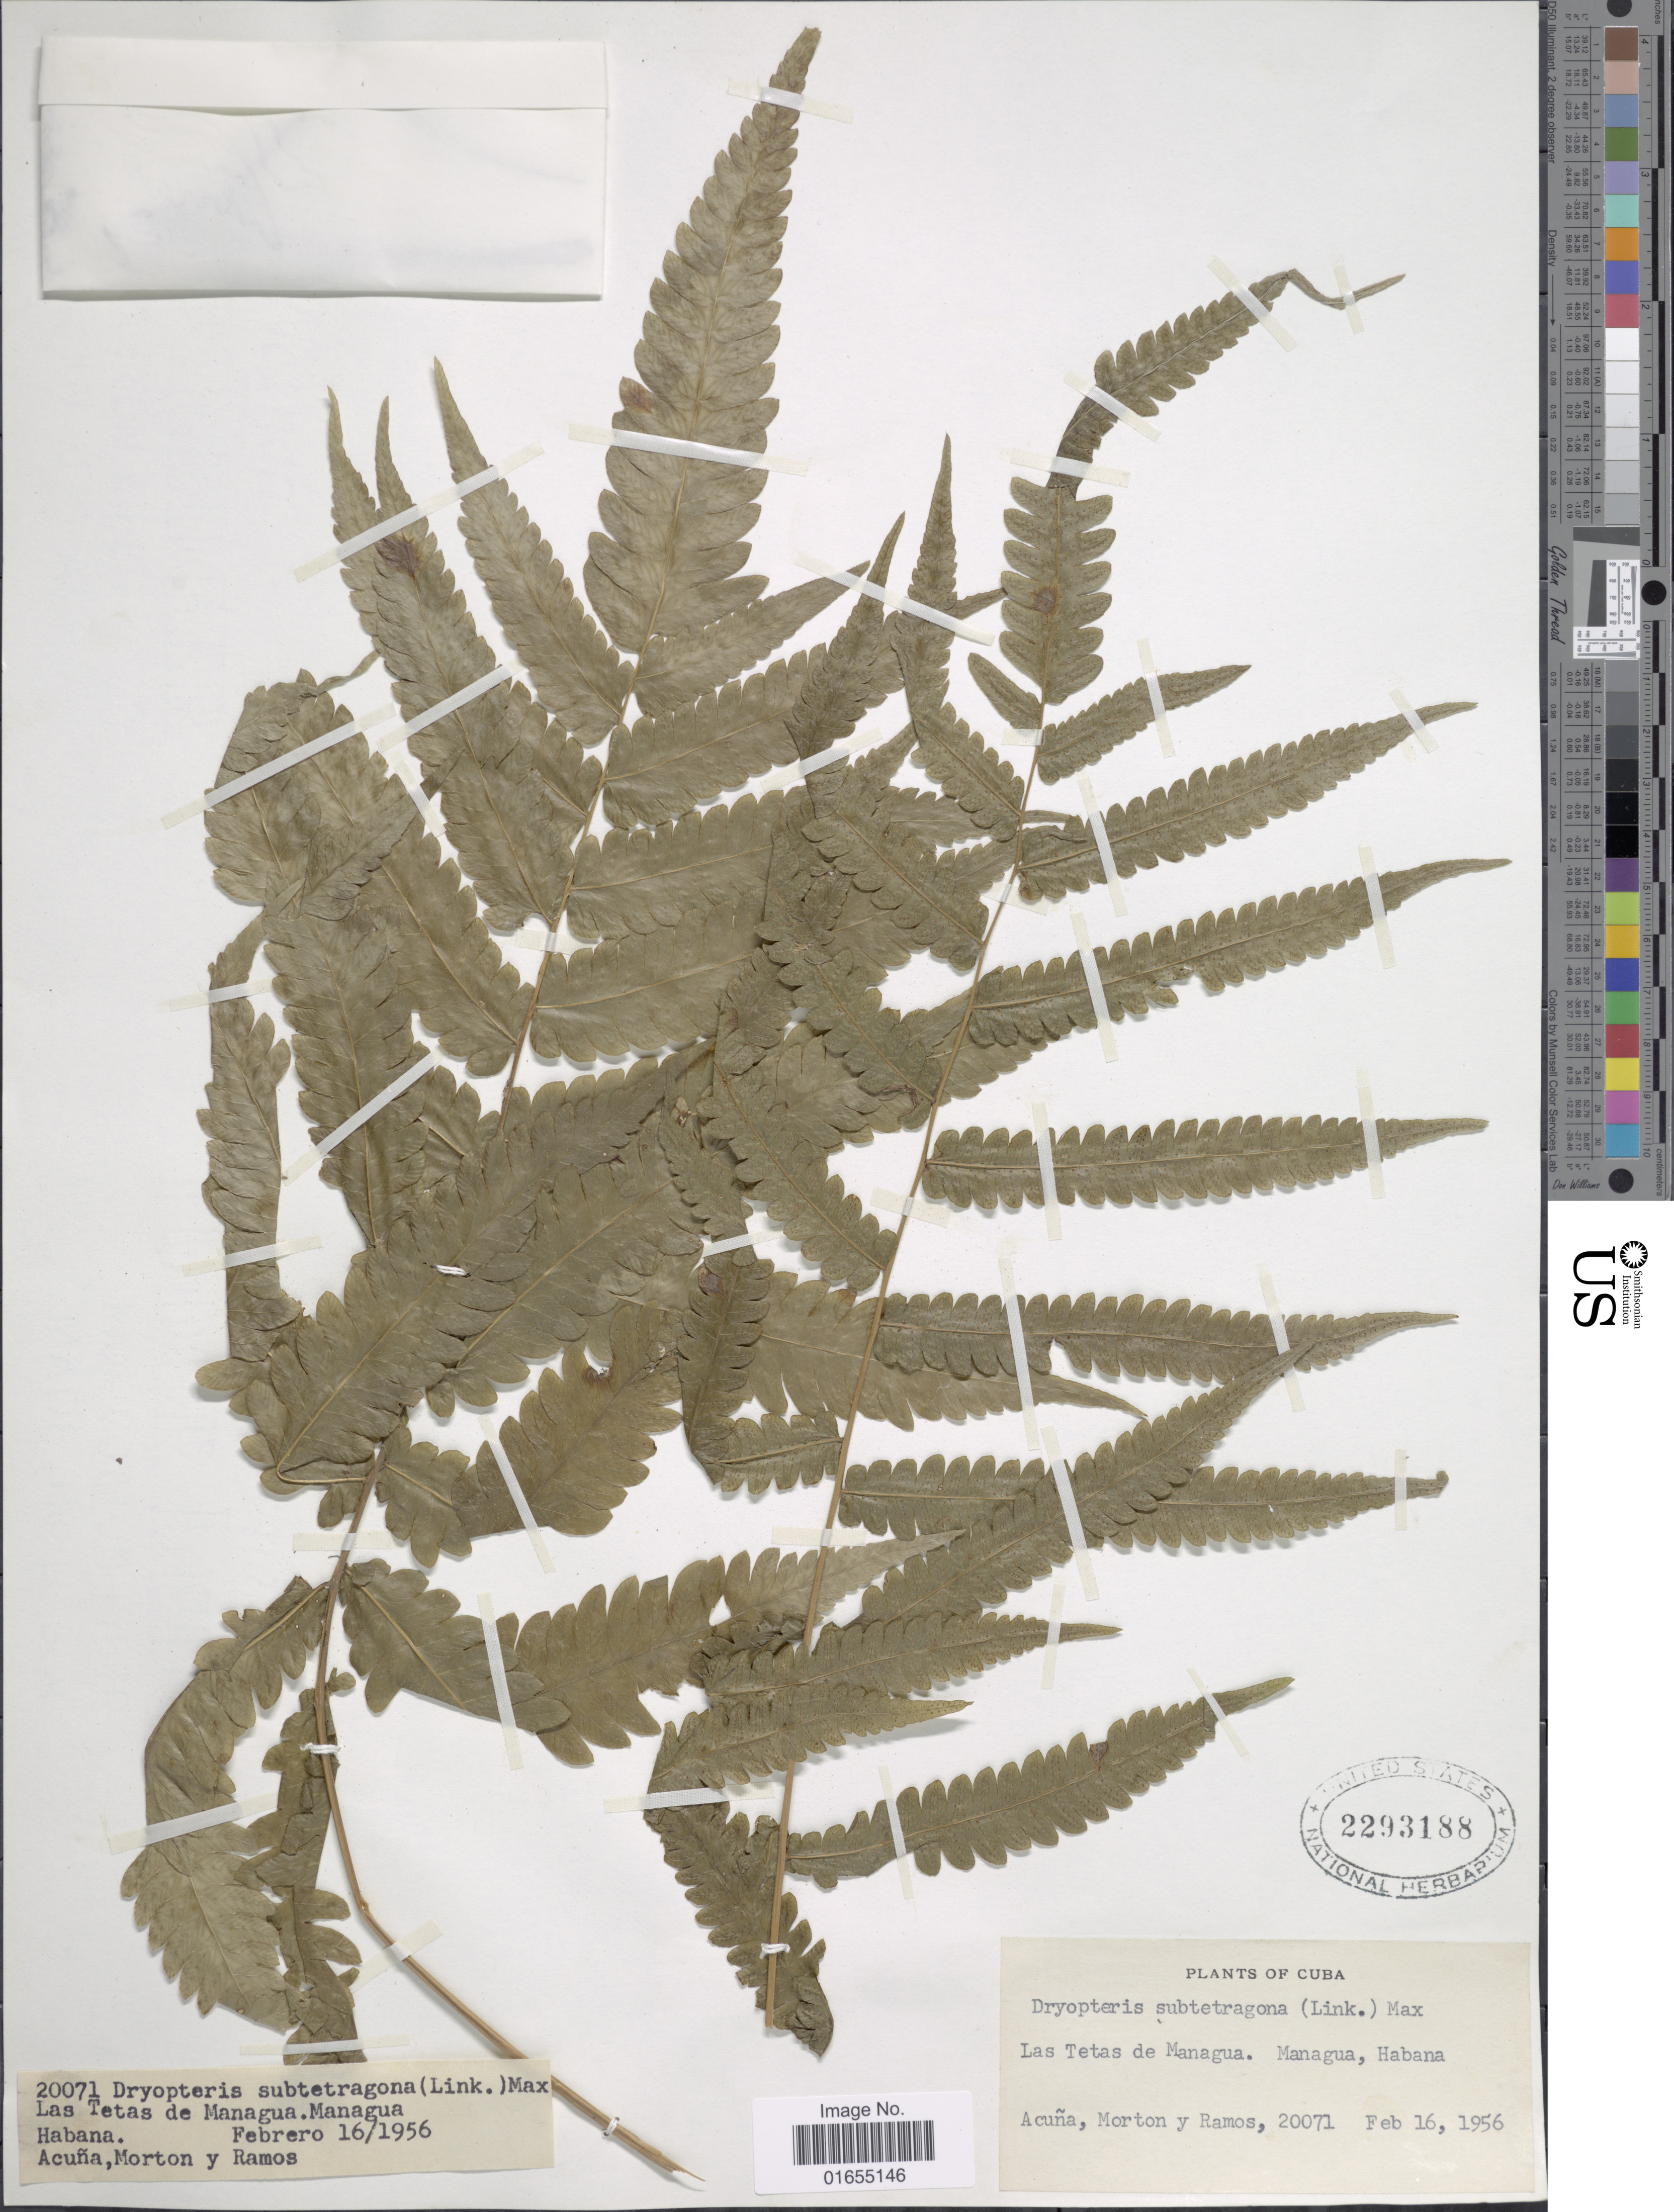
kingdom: Plantae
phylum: Tracheophyta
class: Polypodiopsida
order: Polypodiales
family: Thelypteridaceae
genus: Goniopteris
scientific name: Goniopteris subtetragona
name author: (Link) Vareschi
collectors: Acuña, Morton, -- & Ramos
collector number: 20071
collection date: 1956-02-16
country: Cuba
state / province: La Habana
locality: Las Tetas de Managua. Managua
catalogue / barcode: US 2293188